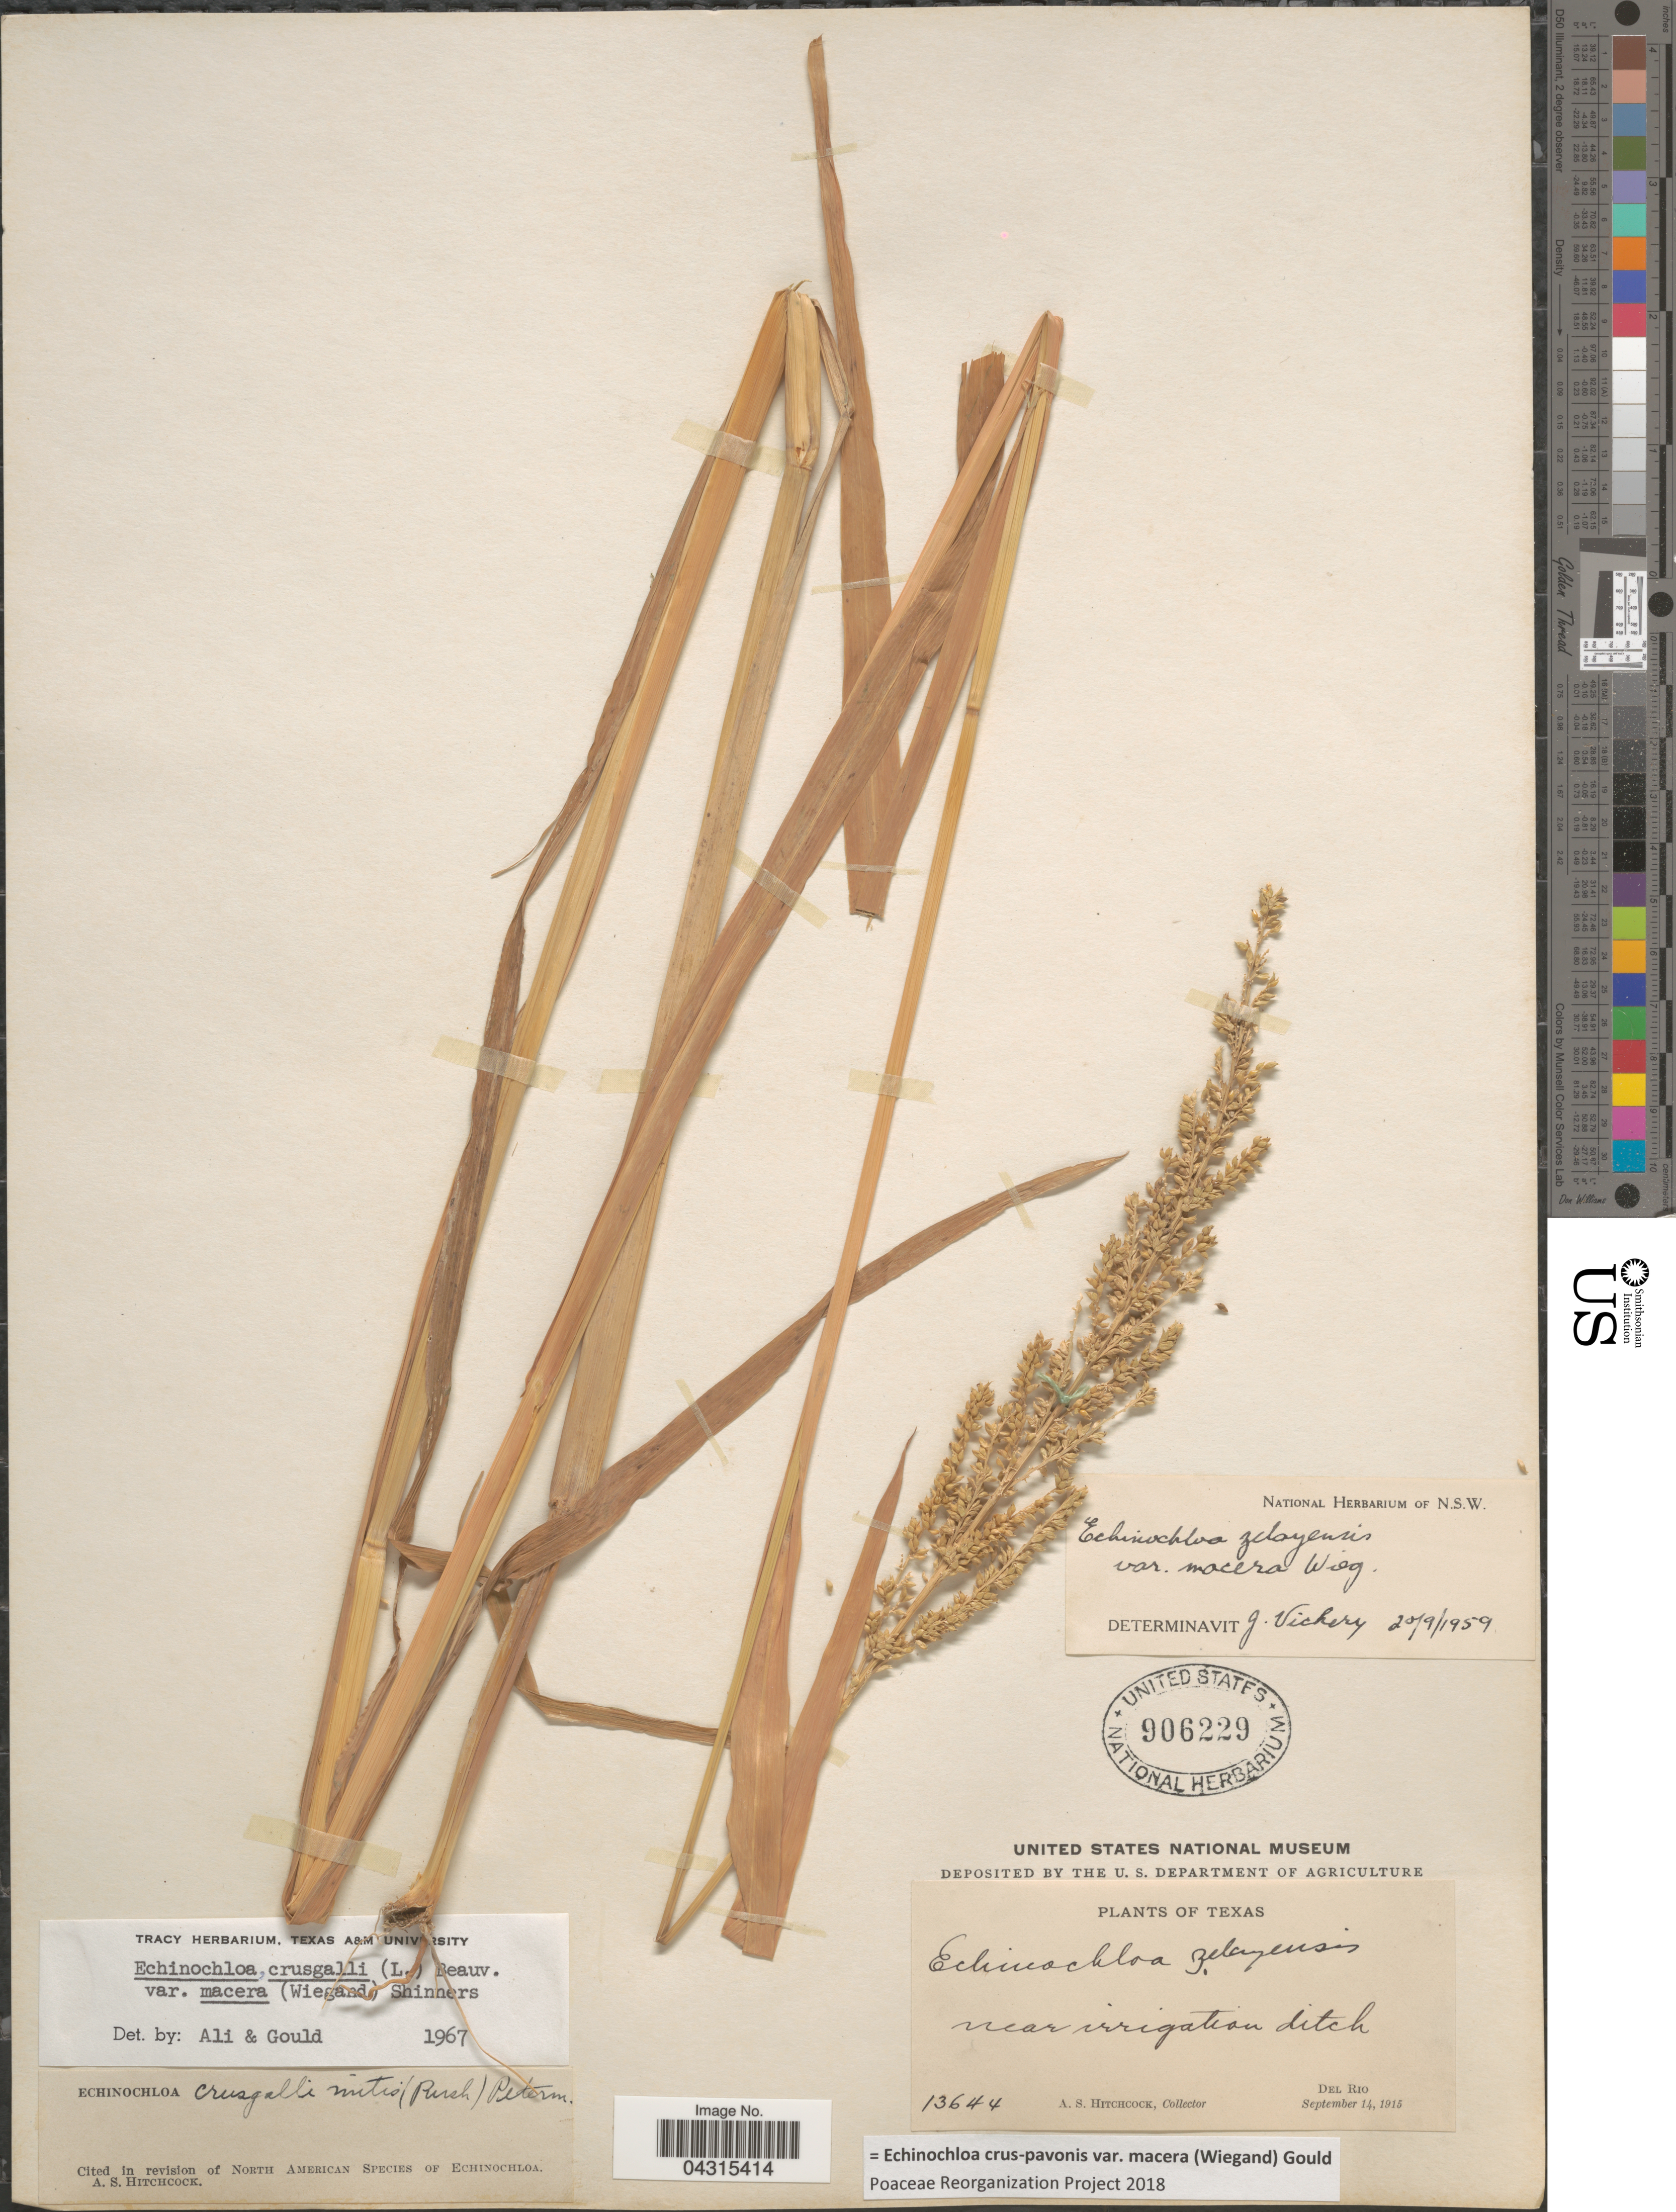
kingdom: Plantae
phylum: Tracheophyta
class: Liliopsida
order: Poales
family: Poaceae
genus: Echinochloa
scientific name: Echinochloa crus-pavonis var. macera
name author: (Wiegand) Gould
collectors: A. S. Hitchcock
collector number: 13644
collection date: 1915-09-14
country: United States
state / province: Texas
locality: Near irrigation ditch. Del Rio.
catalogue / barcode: US 906229